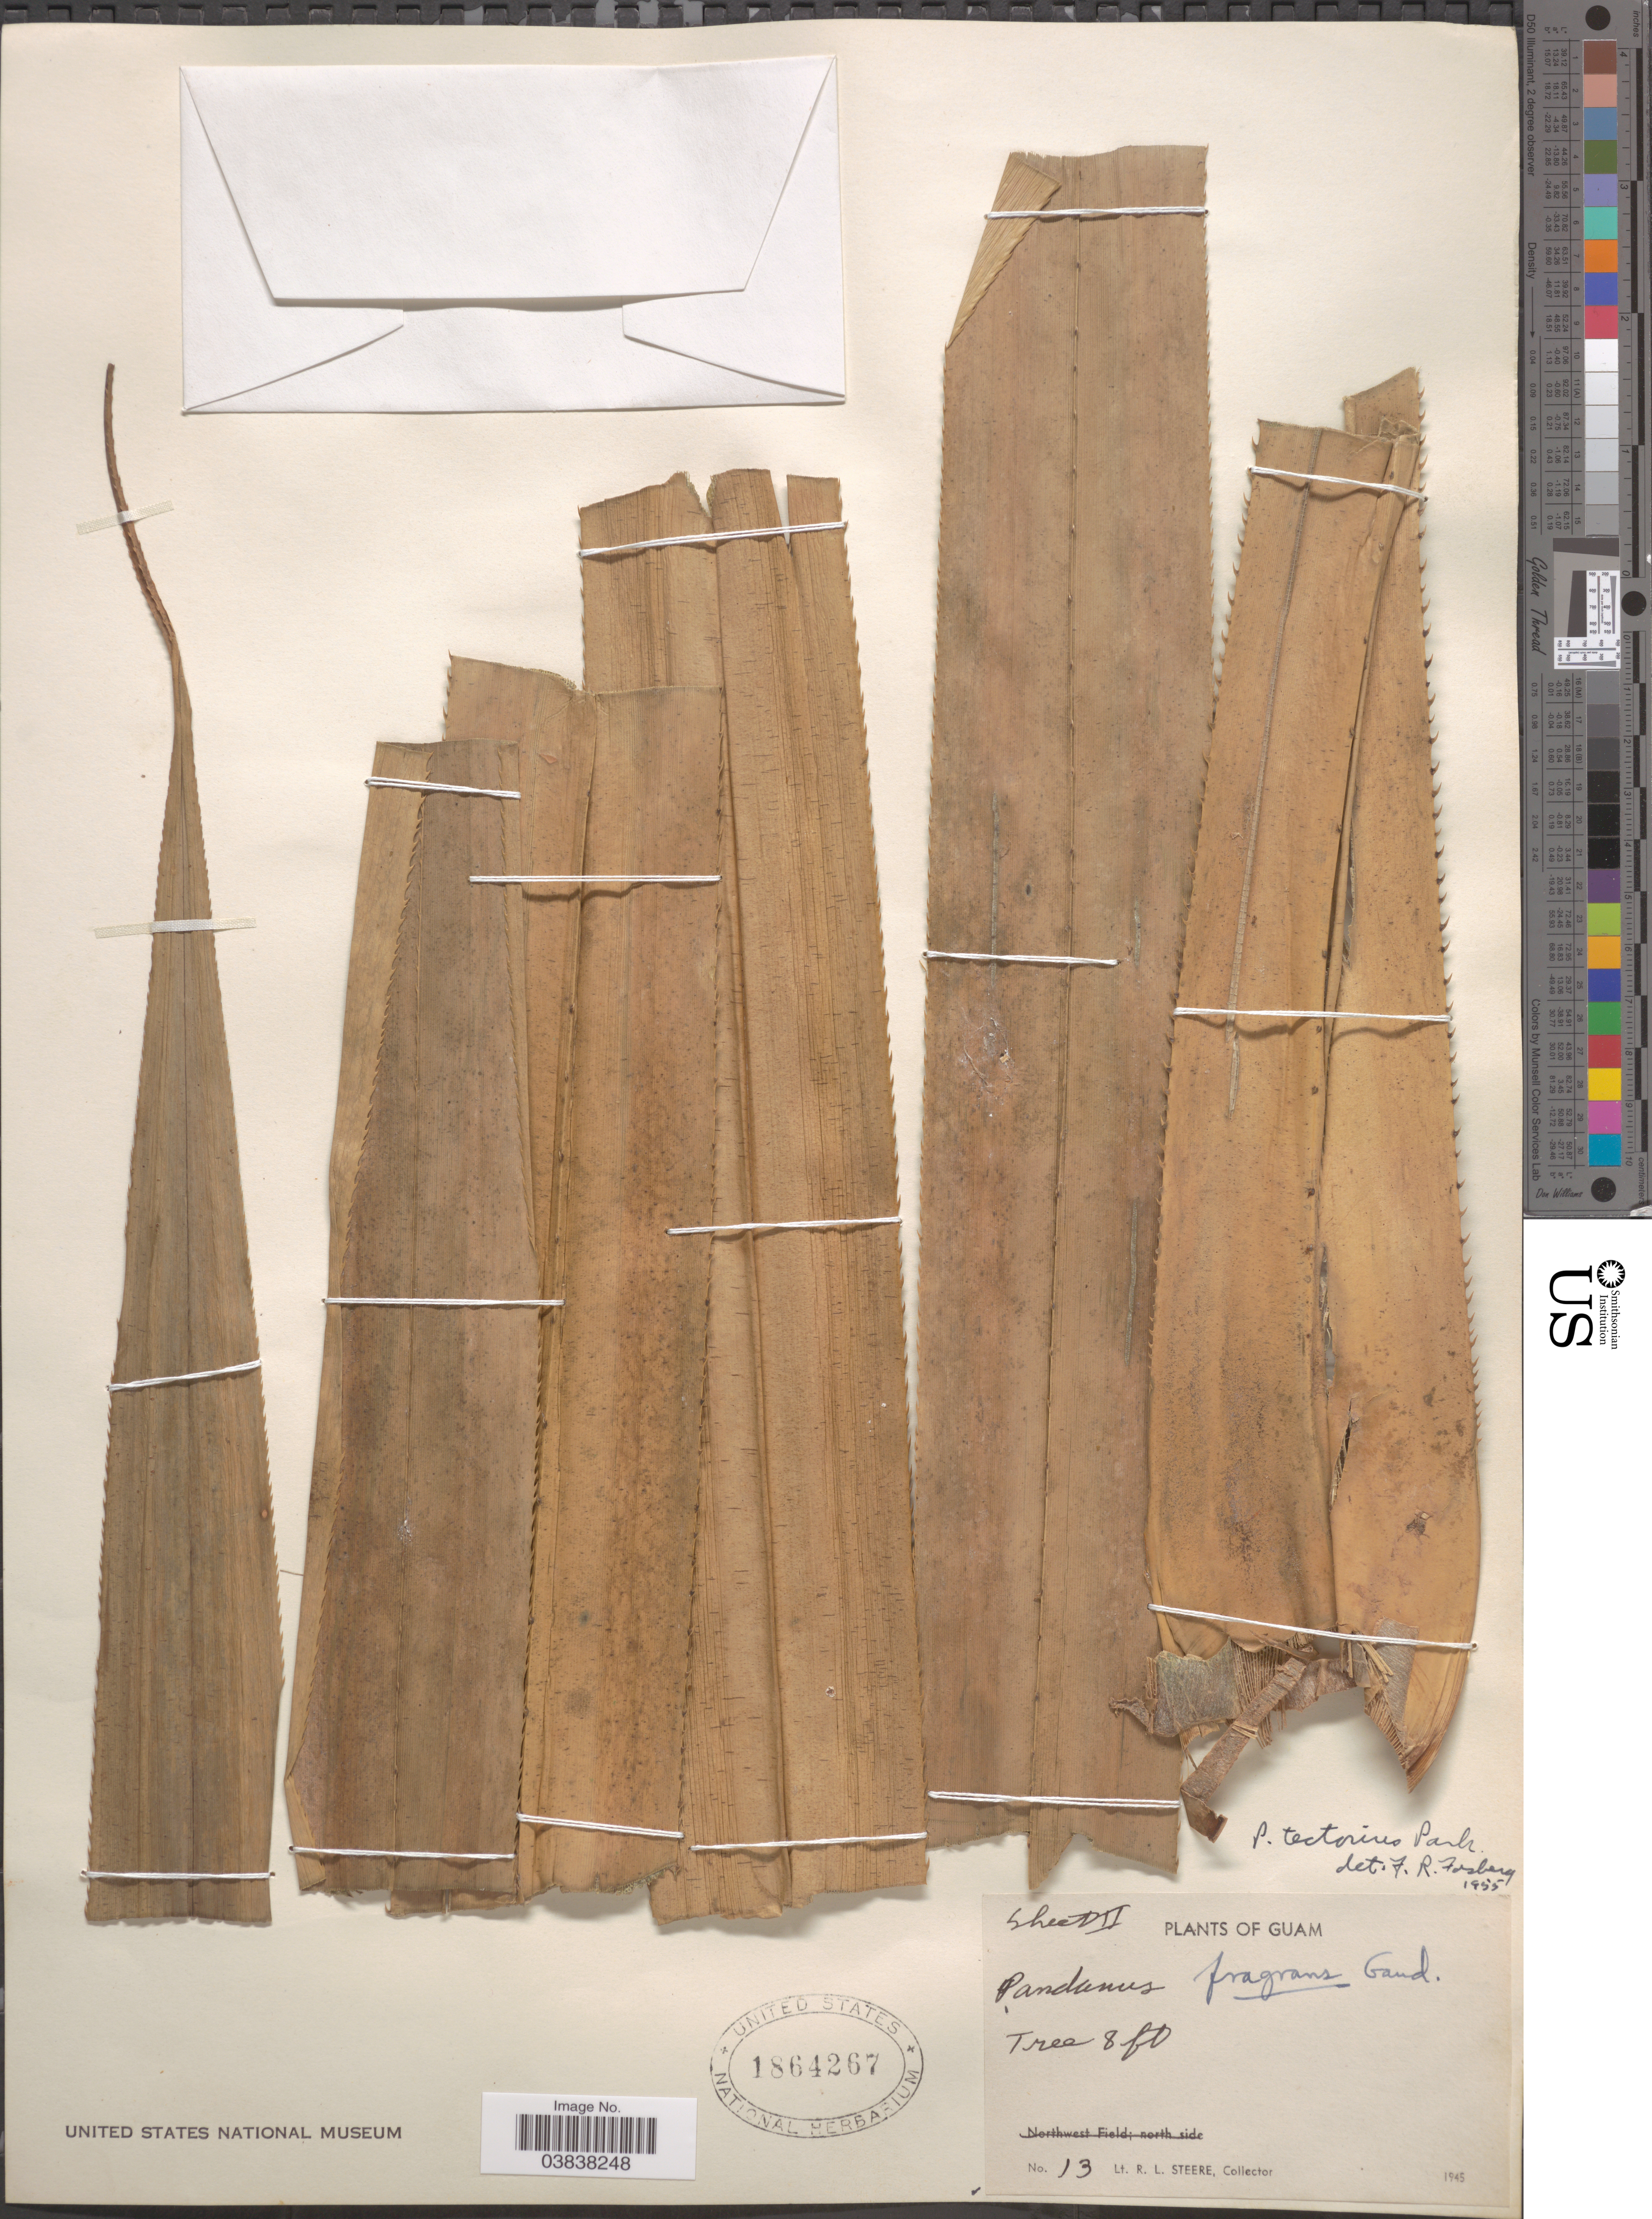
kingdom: Plantae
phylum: Tracheophyta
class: Liliopsida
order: Pandanales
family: Pandanaceae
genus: Pandanus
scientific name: Pandanus tectorius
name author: Parkinson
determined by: Strong, Mark T., (BOT), Smithsonian Institution - National Museum of Natural History (UNITED STATES)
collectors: R. L. Steere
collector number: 13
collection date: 1945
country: Guam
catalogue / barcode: US 1864267